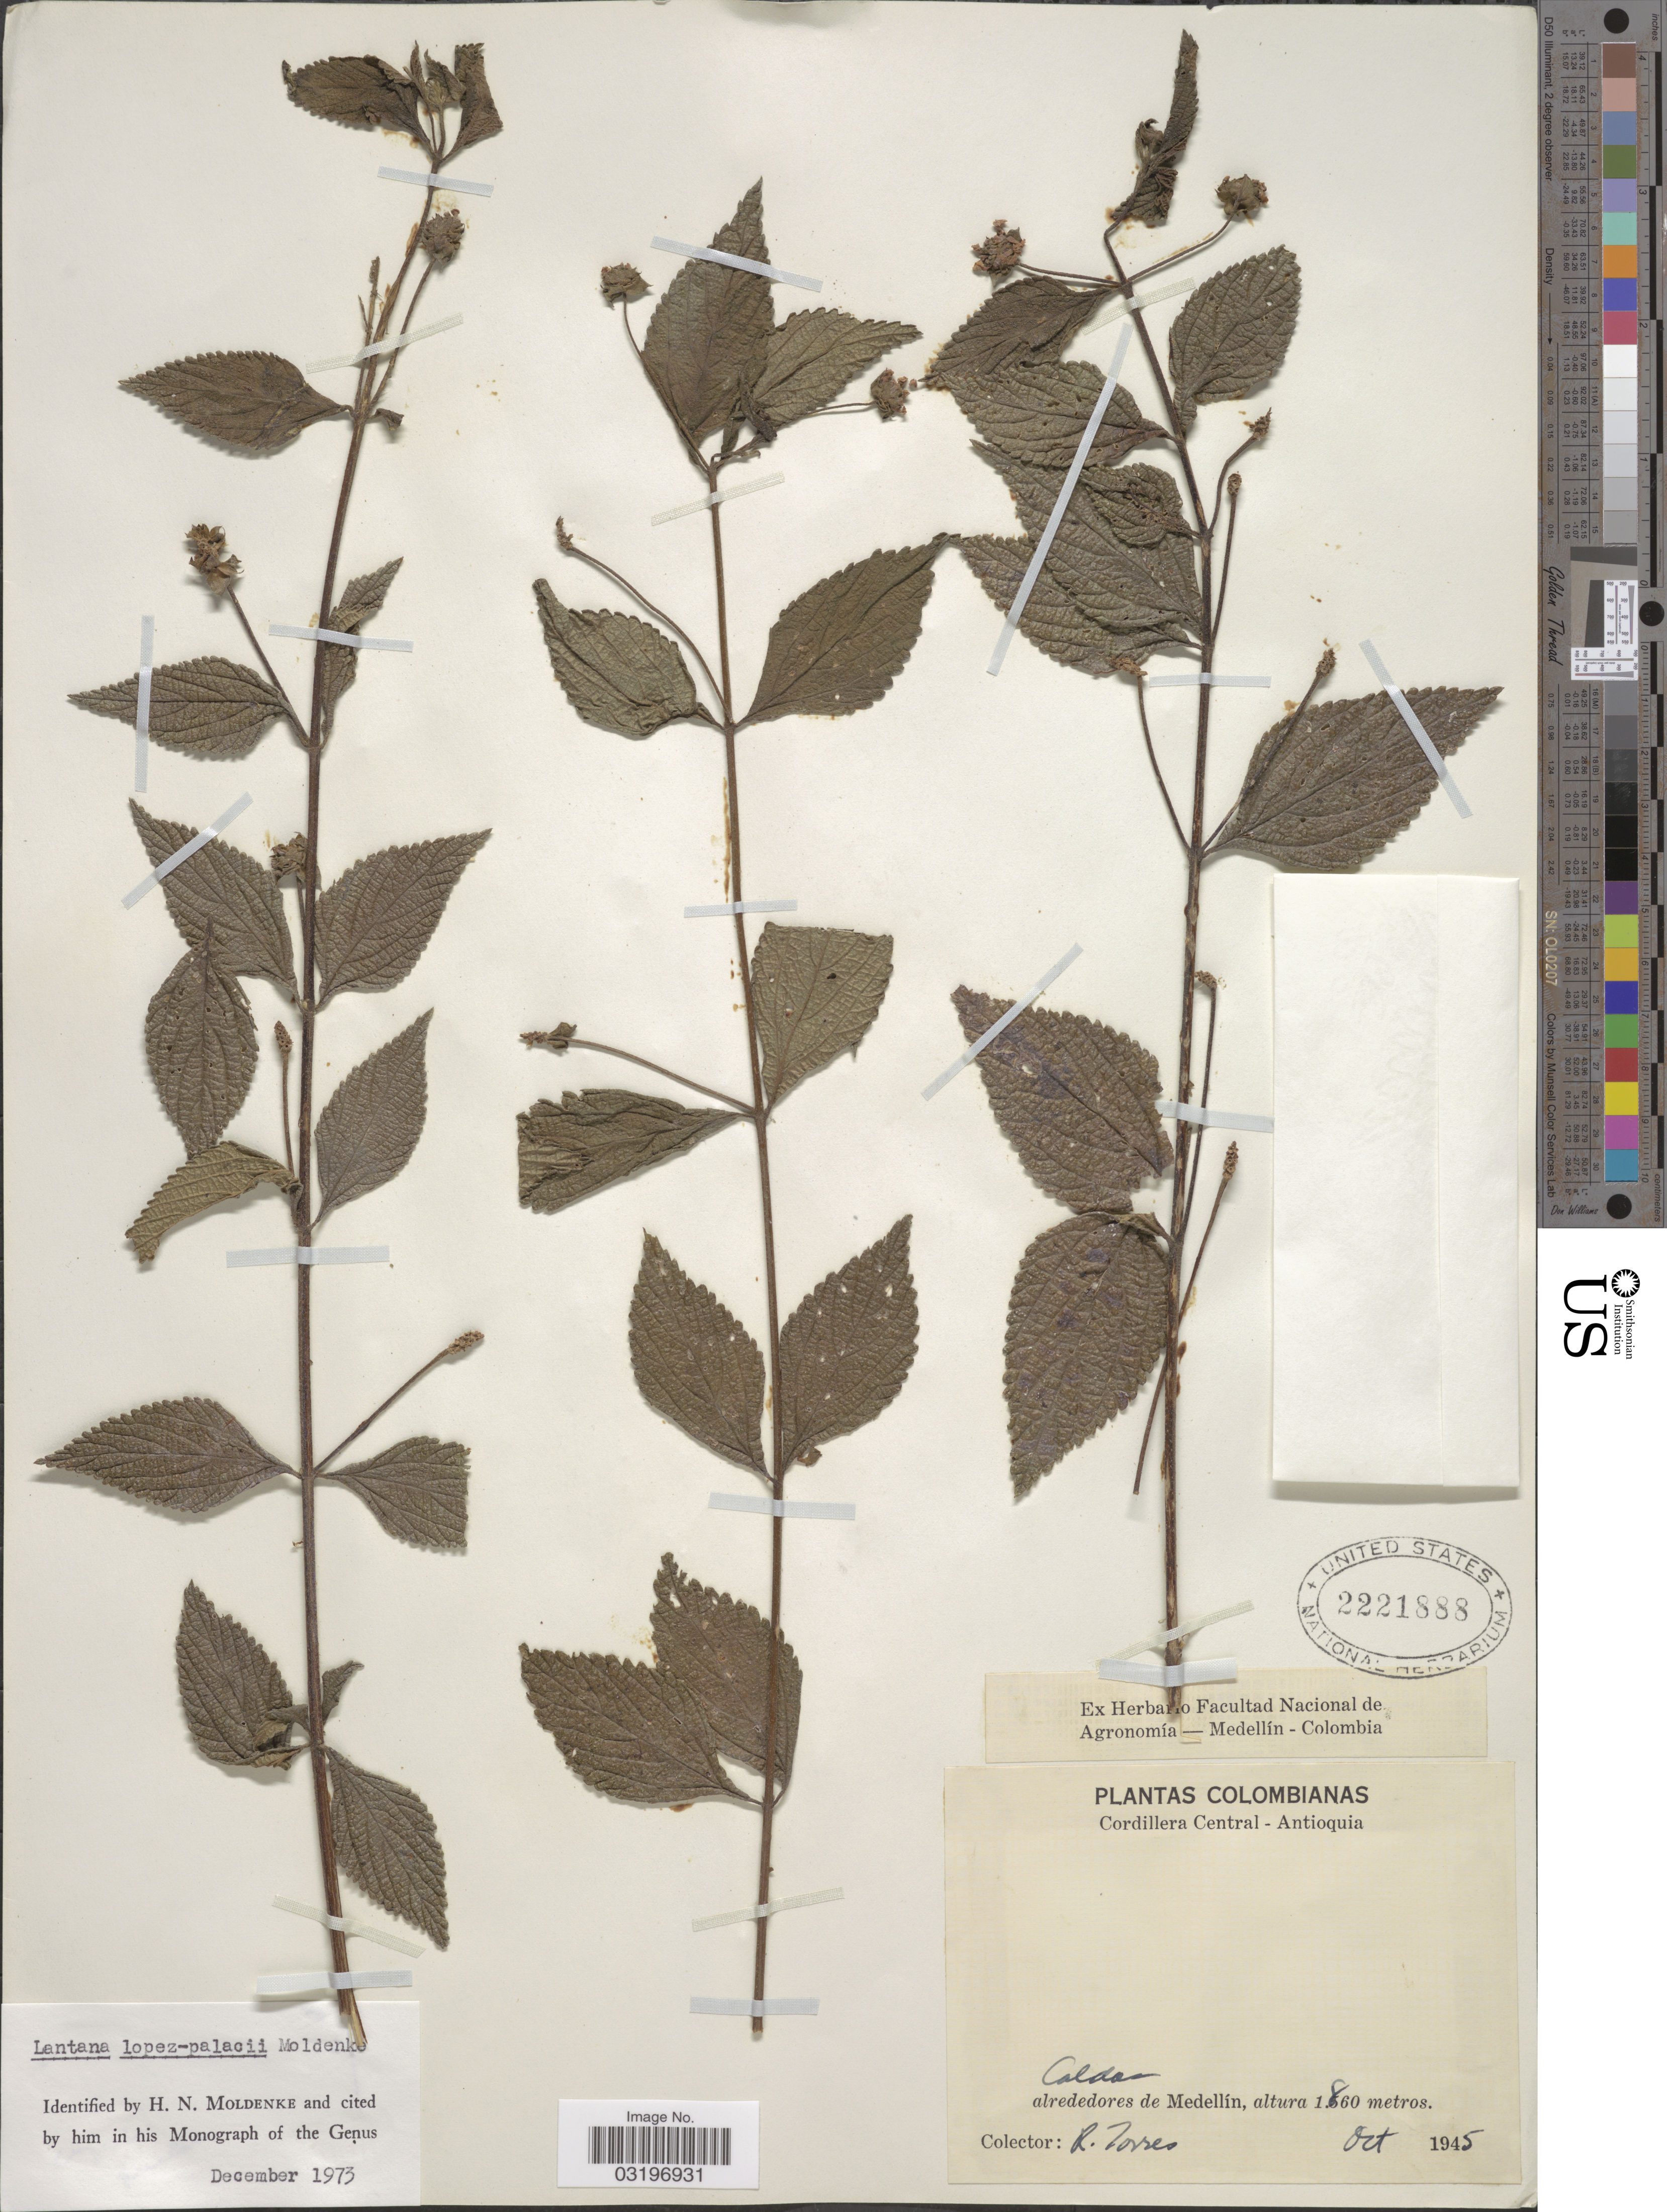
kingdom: Plantae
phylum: Tracheophyta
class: Magnoliopsida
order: Lamiales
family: Verbenaceae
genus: Lantana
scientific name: Lantana lopez-palacii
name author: Moldenke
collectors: R. Torres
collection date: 1945-10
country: Colombia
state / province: Antioquia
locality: Cordillera Central. Caldas. Alrededores de Medellín.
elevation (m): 1860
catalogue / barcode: US 2221888